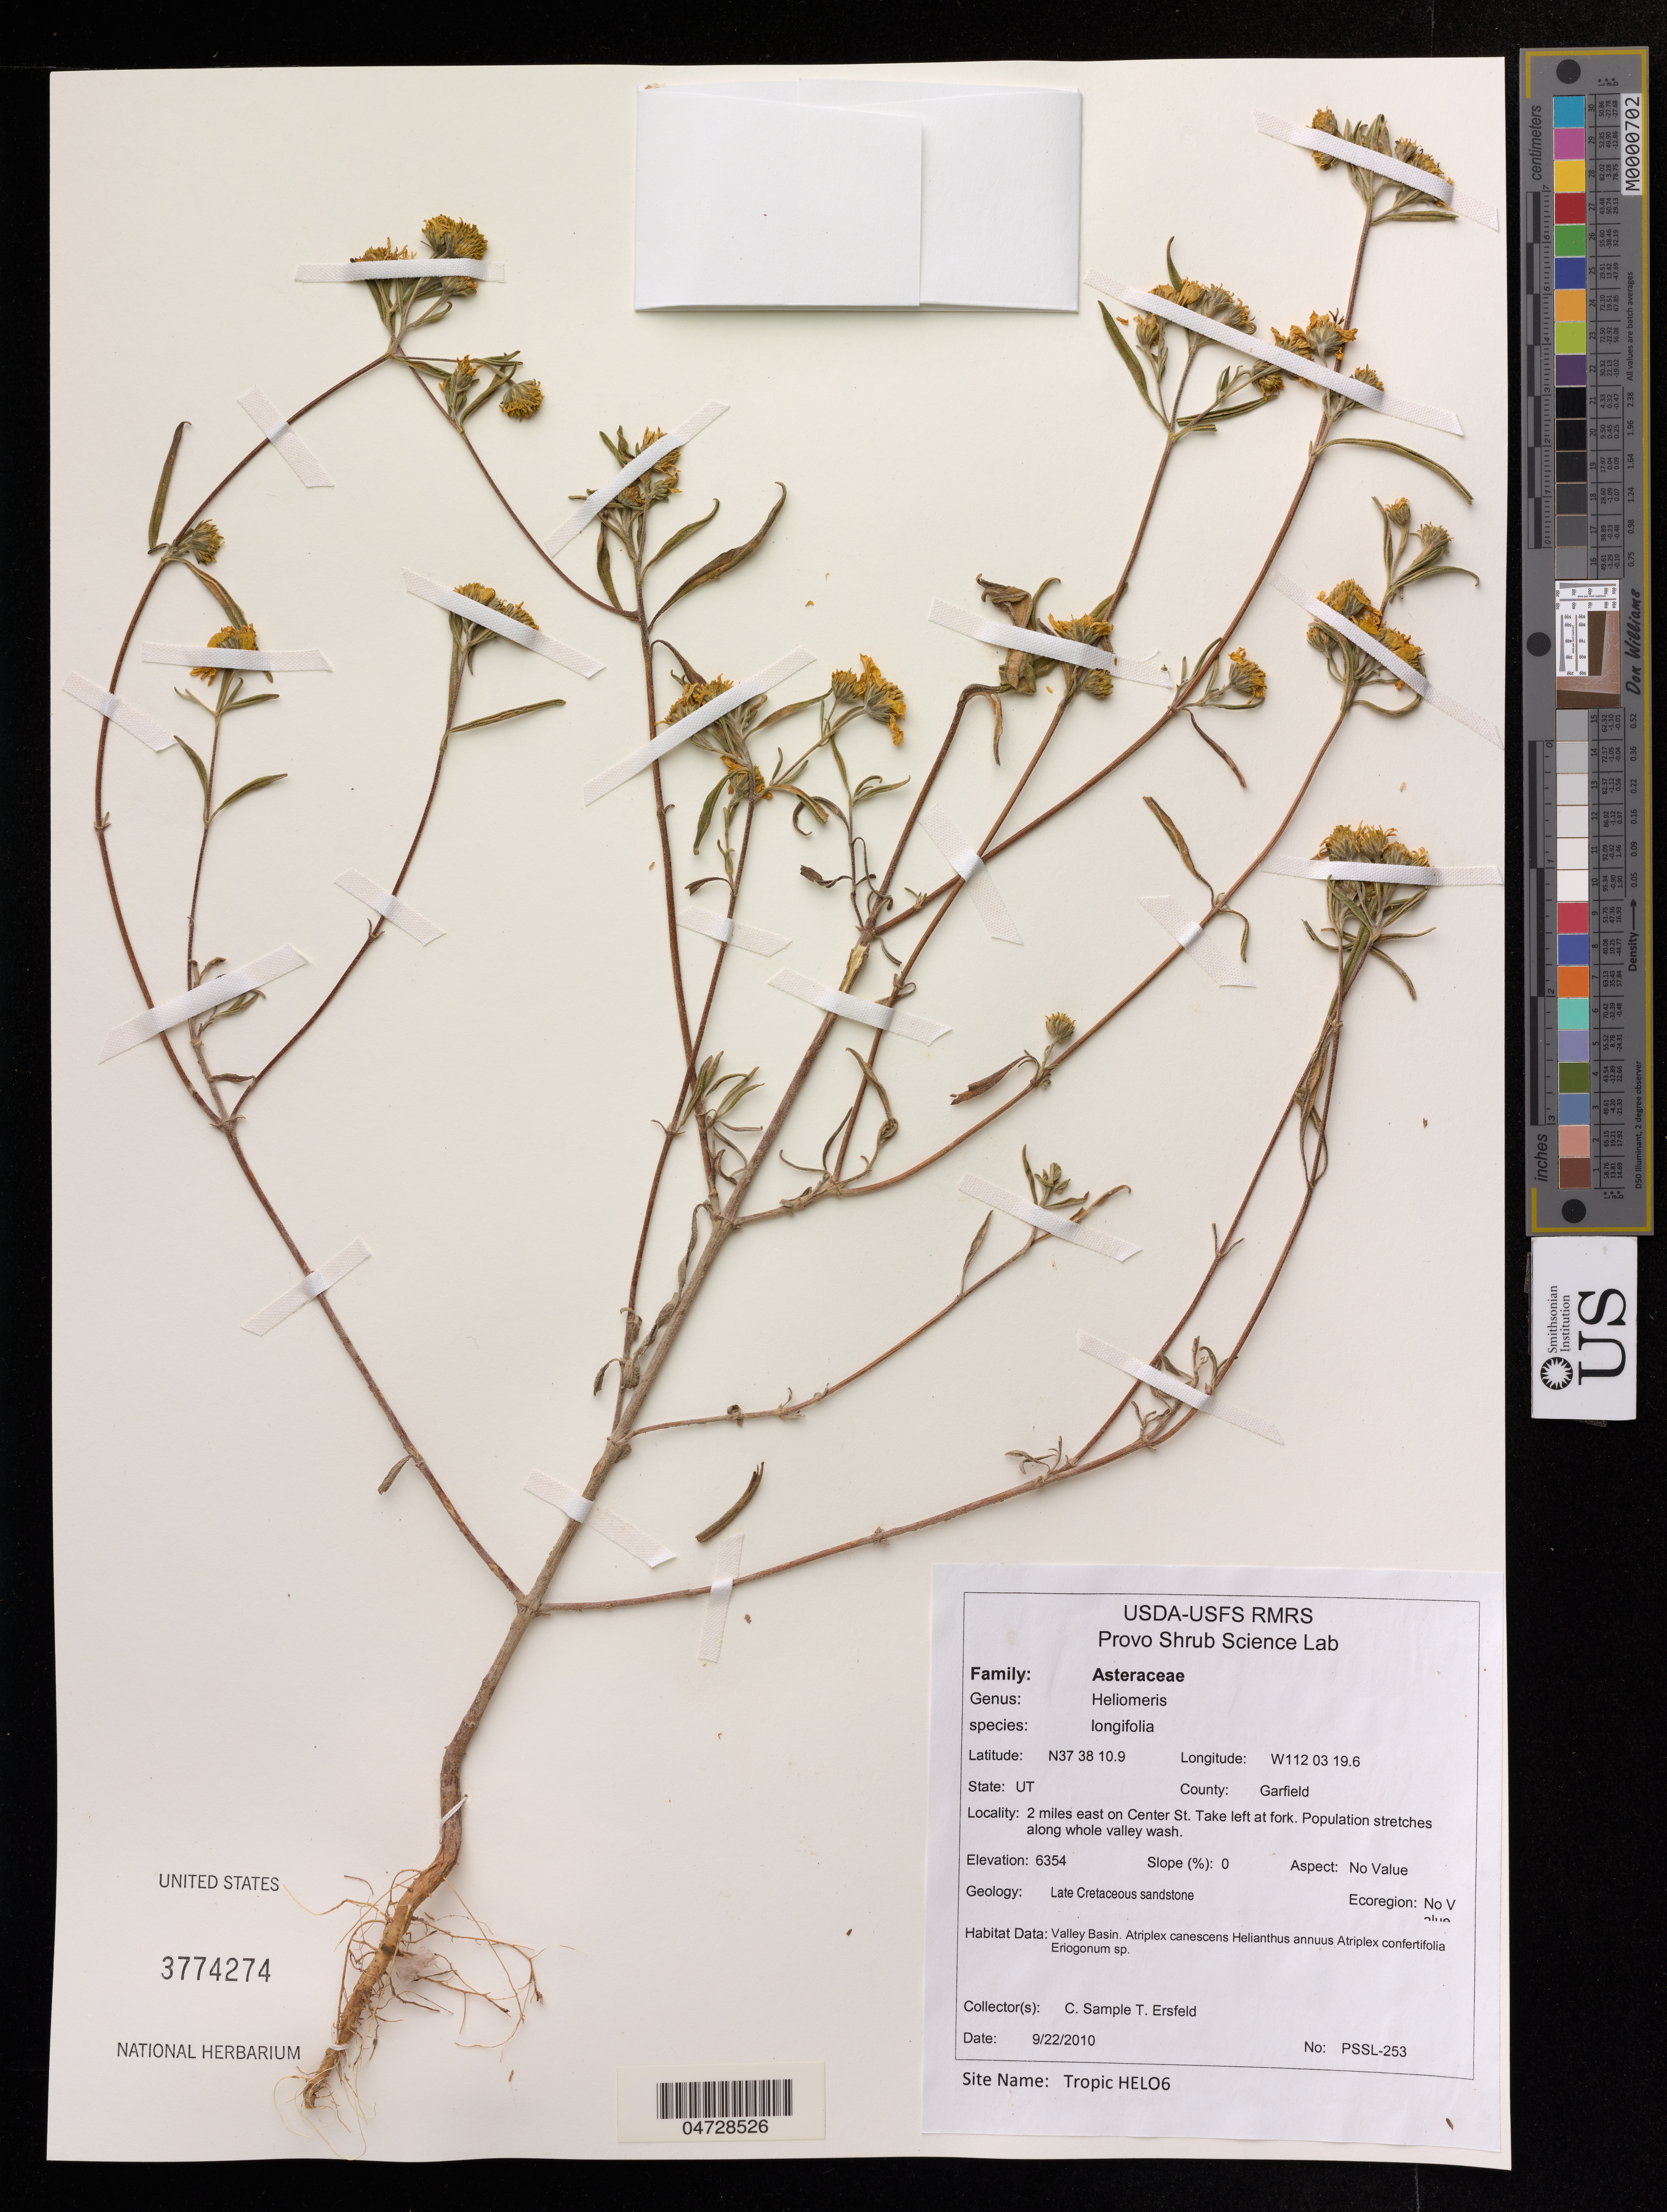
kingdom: Plantae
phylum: Tracheophyta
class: Magnoliopsida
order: Asterales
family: Asteraceae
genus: Heliomeris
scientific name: Heliomeris longifolia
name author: (B.L. Rob.) Cockerell & Greenm.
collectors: C. Sample & T. Ersfeld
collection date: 2010-09-22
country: United States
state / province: Utah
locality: Garfield, 2 miles east on Center St. Take left at fork. Population stretches along whole valley wash.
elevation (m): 1937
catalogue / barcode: US 3774274